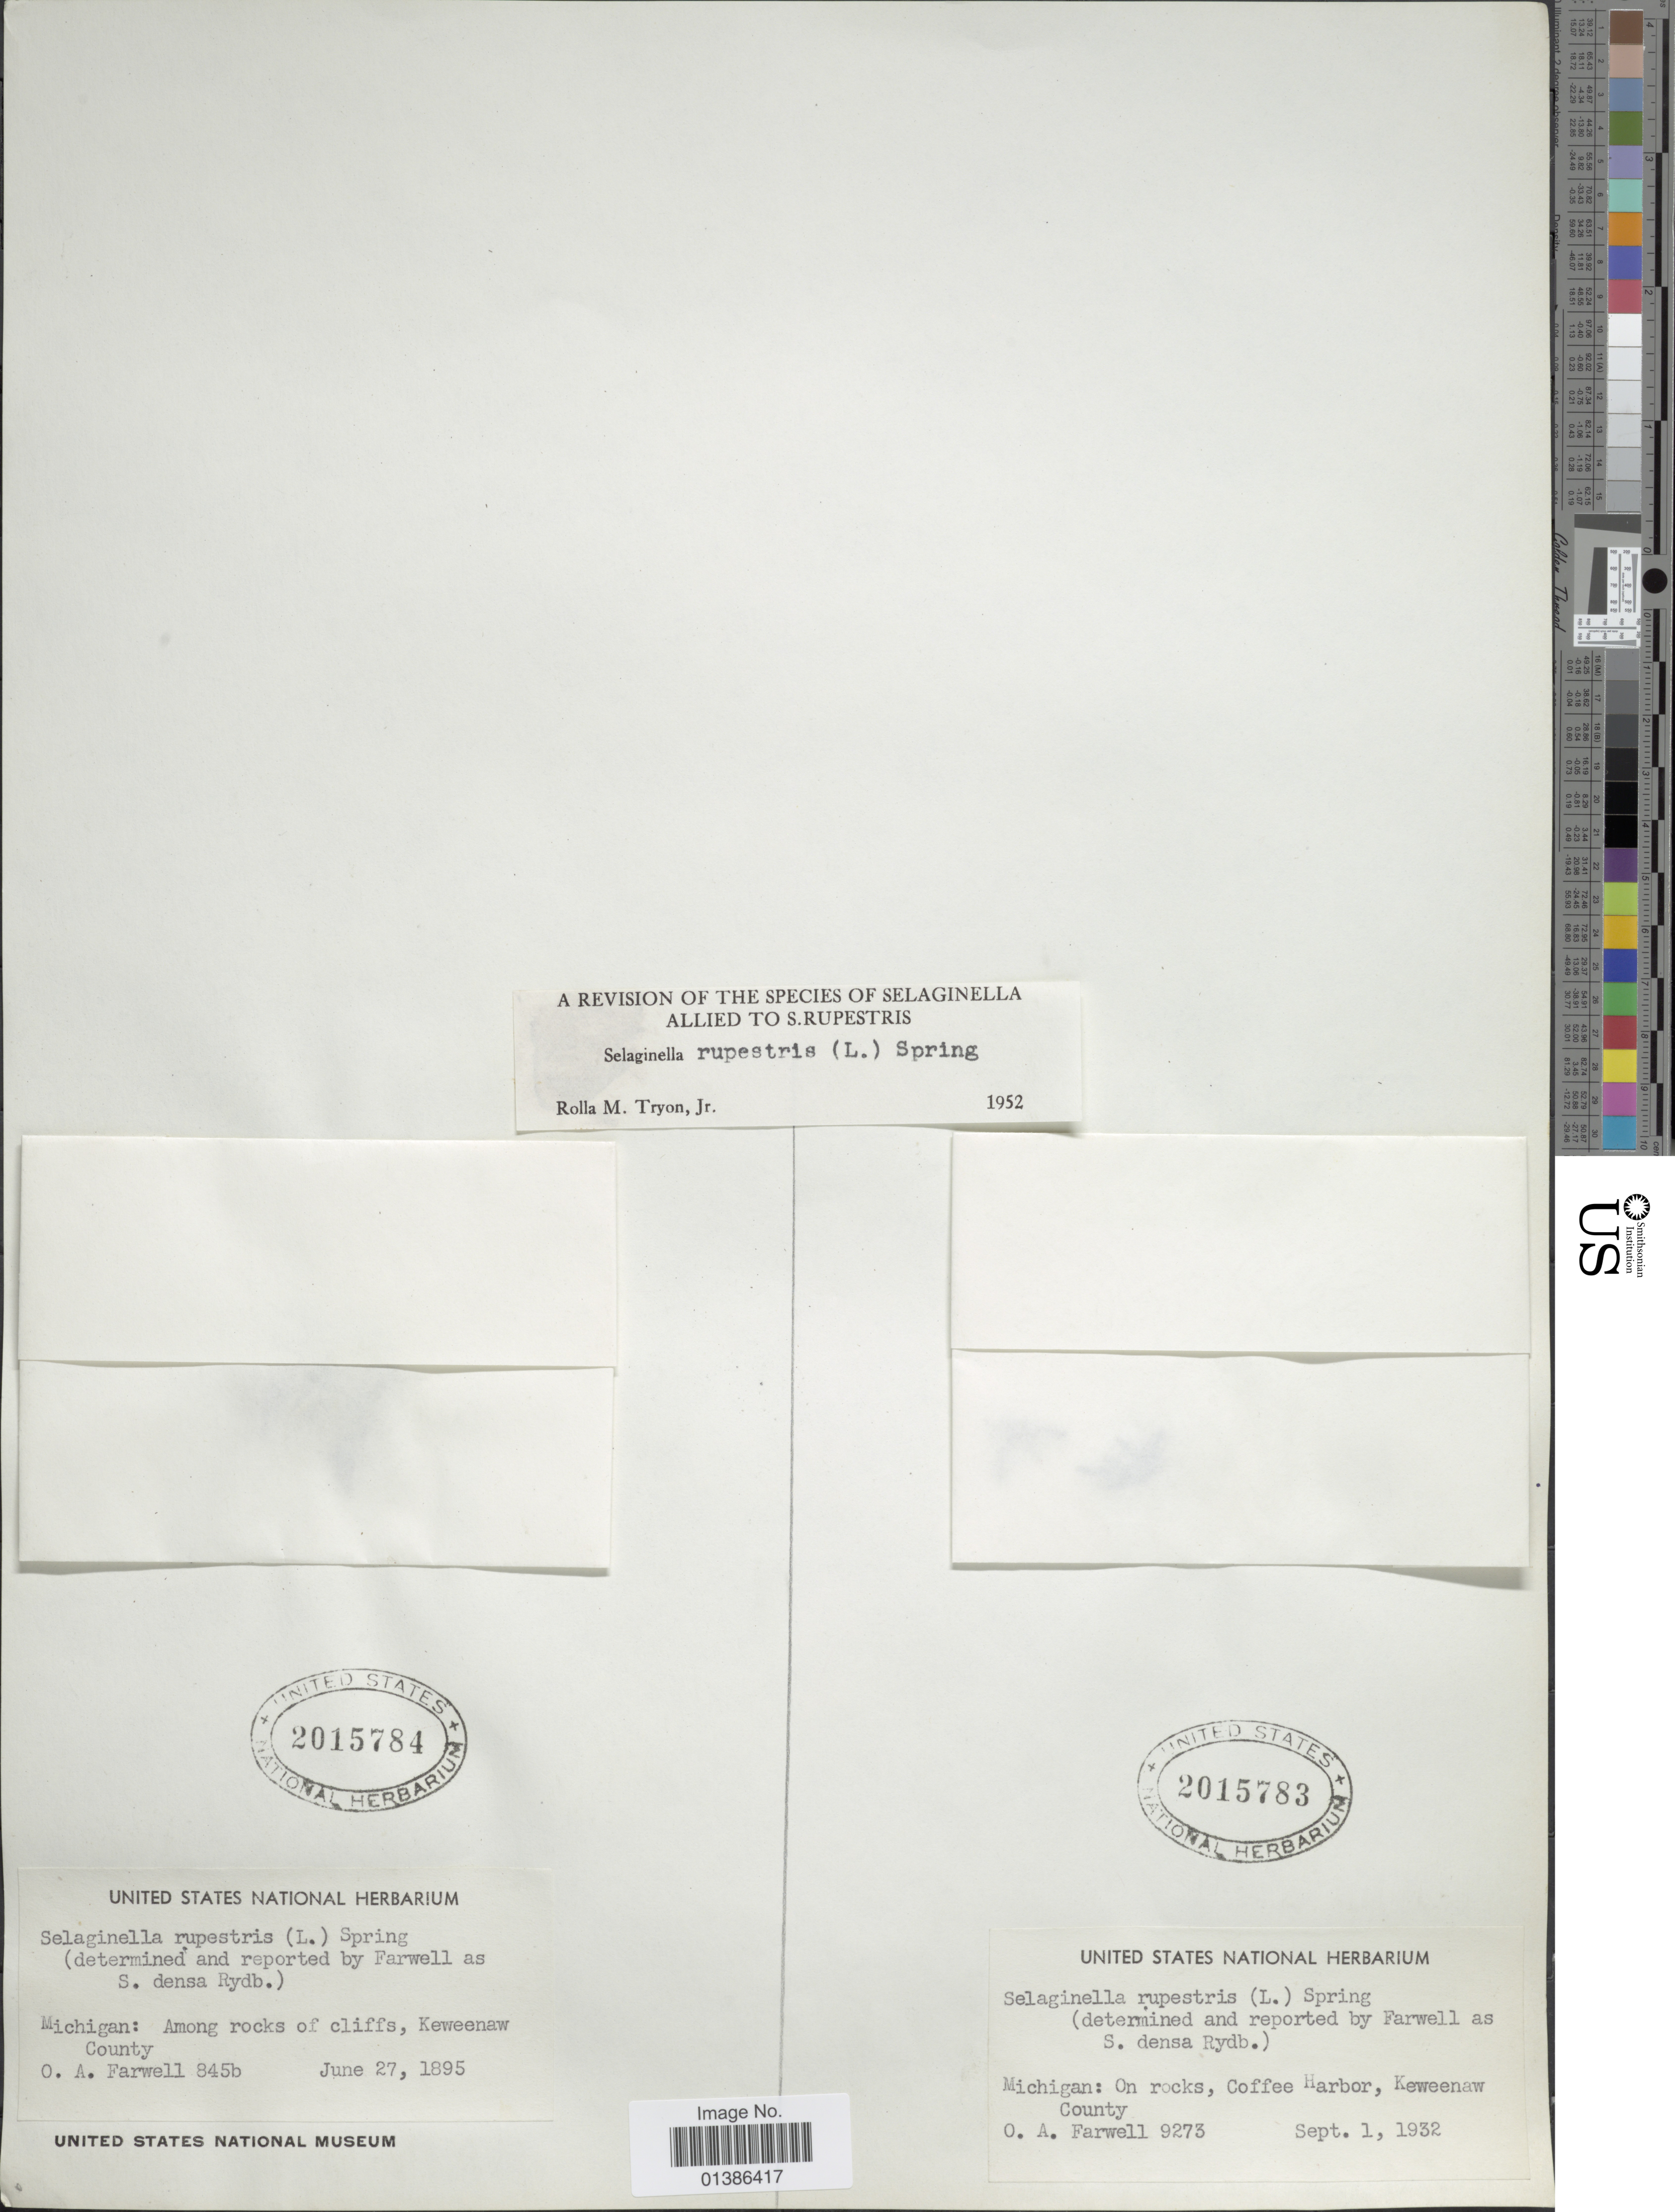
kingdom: Plantae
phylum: Tracheophyta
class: Lycopodiopsida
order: Selaginellales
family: Selaginellaceae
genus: Selaginella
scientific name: Selaginella rupestris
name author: (L.) Spring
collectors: O. Farwell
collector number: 9273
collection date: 1932-09-01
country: United States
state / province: Michigan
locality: On rocks, Coffee Harbor, Keweenaw County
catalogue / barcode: US 2015783